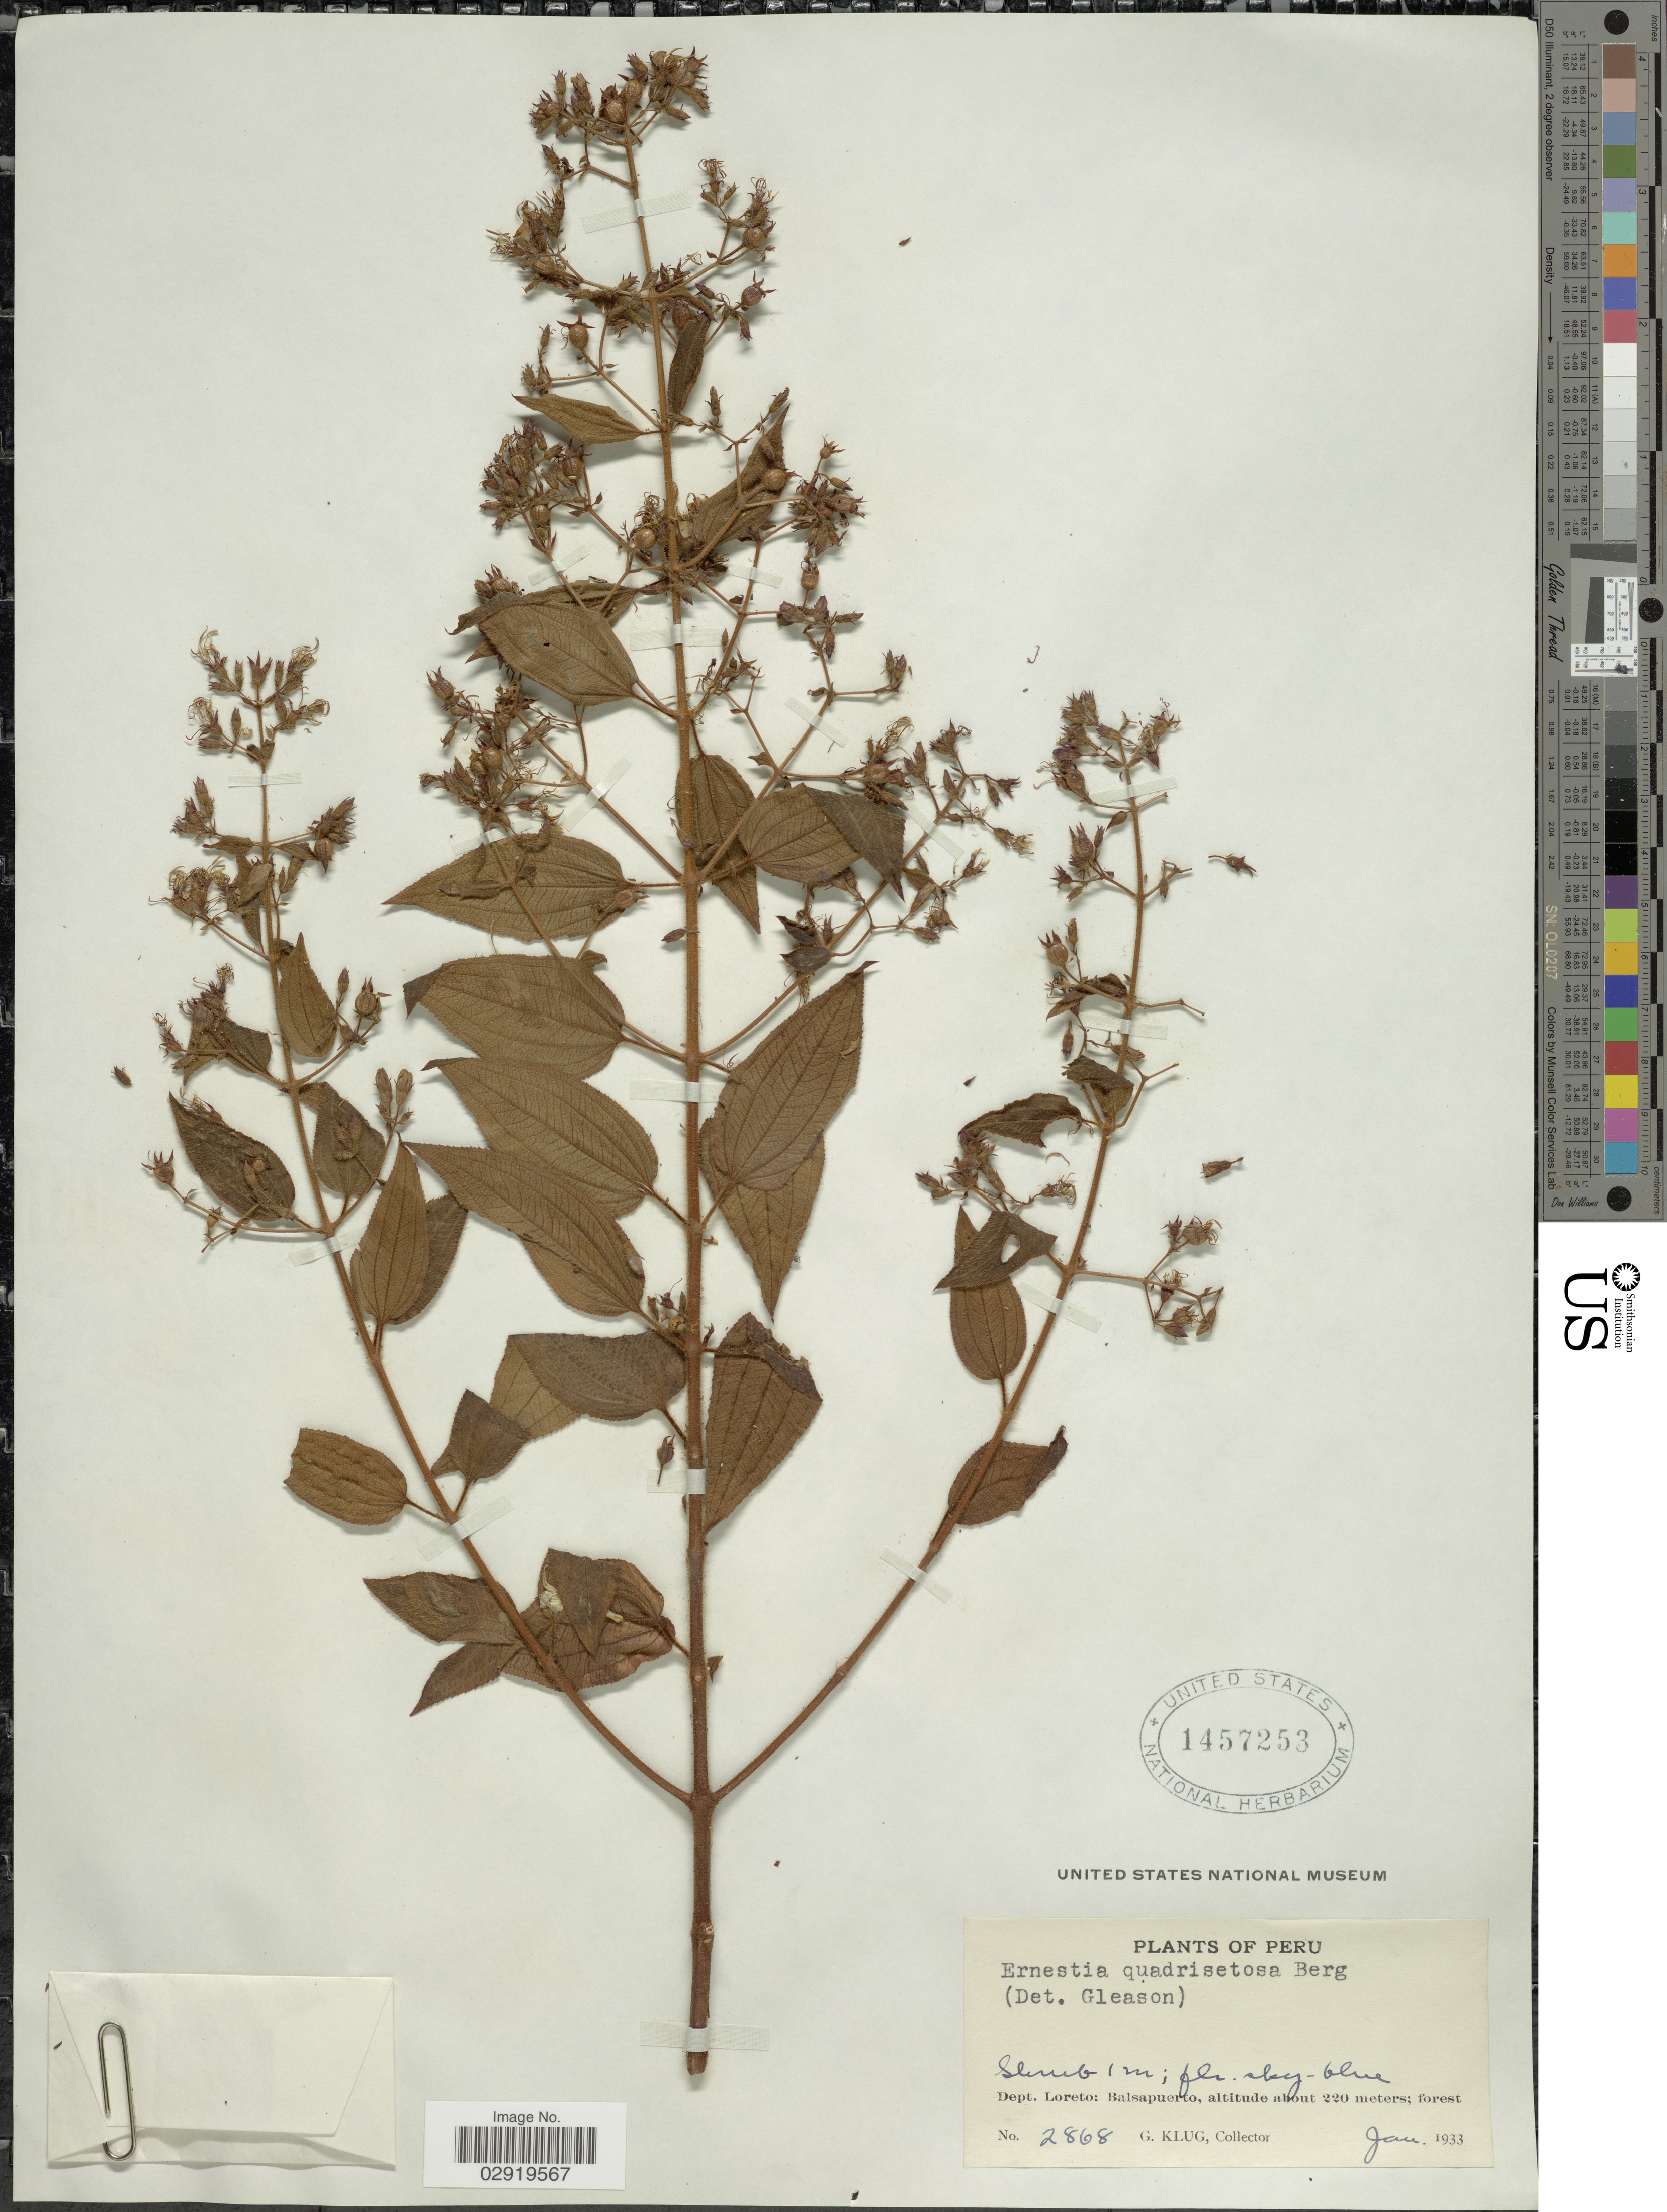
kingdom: Plantae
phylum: Tracheophyta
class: Magnoliopsida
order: Myrtales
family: Melastomataceae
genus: Ernestia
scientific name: Ernestia quadrisetosa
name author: Berg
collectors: G. Klug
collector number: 2868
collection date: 1933-01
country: Peru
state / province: Loreto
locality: Dept. Loreto: Balsapuerto.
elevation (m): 220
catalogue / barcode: US 1457253